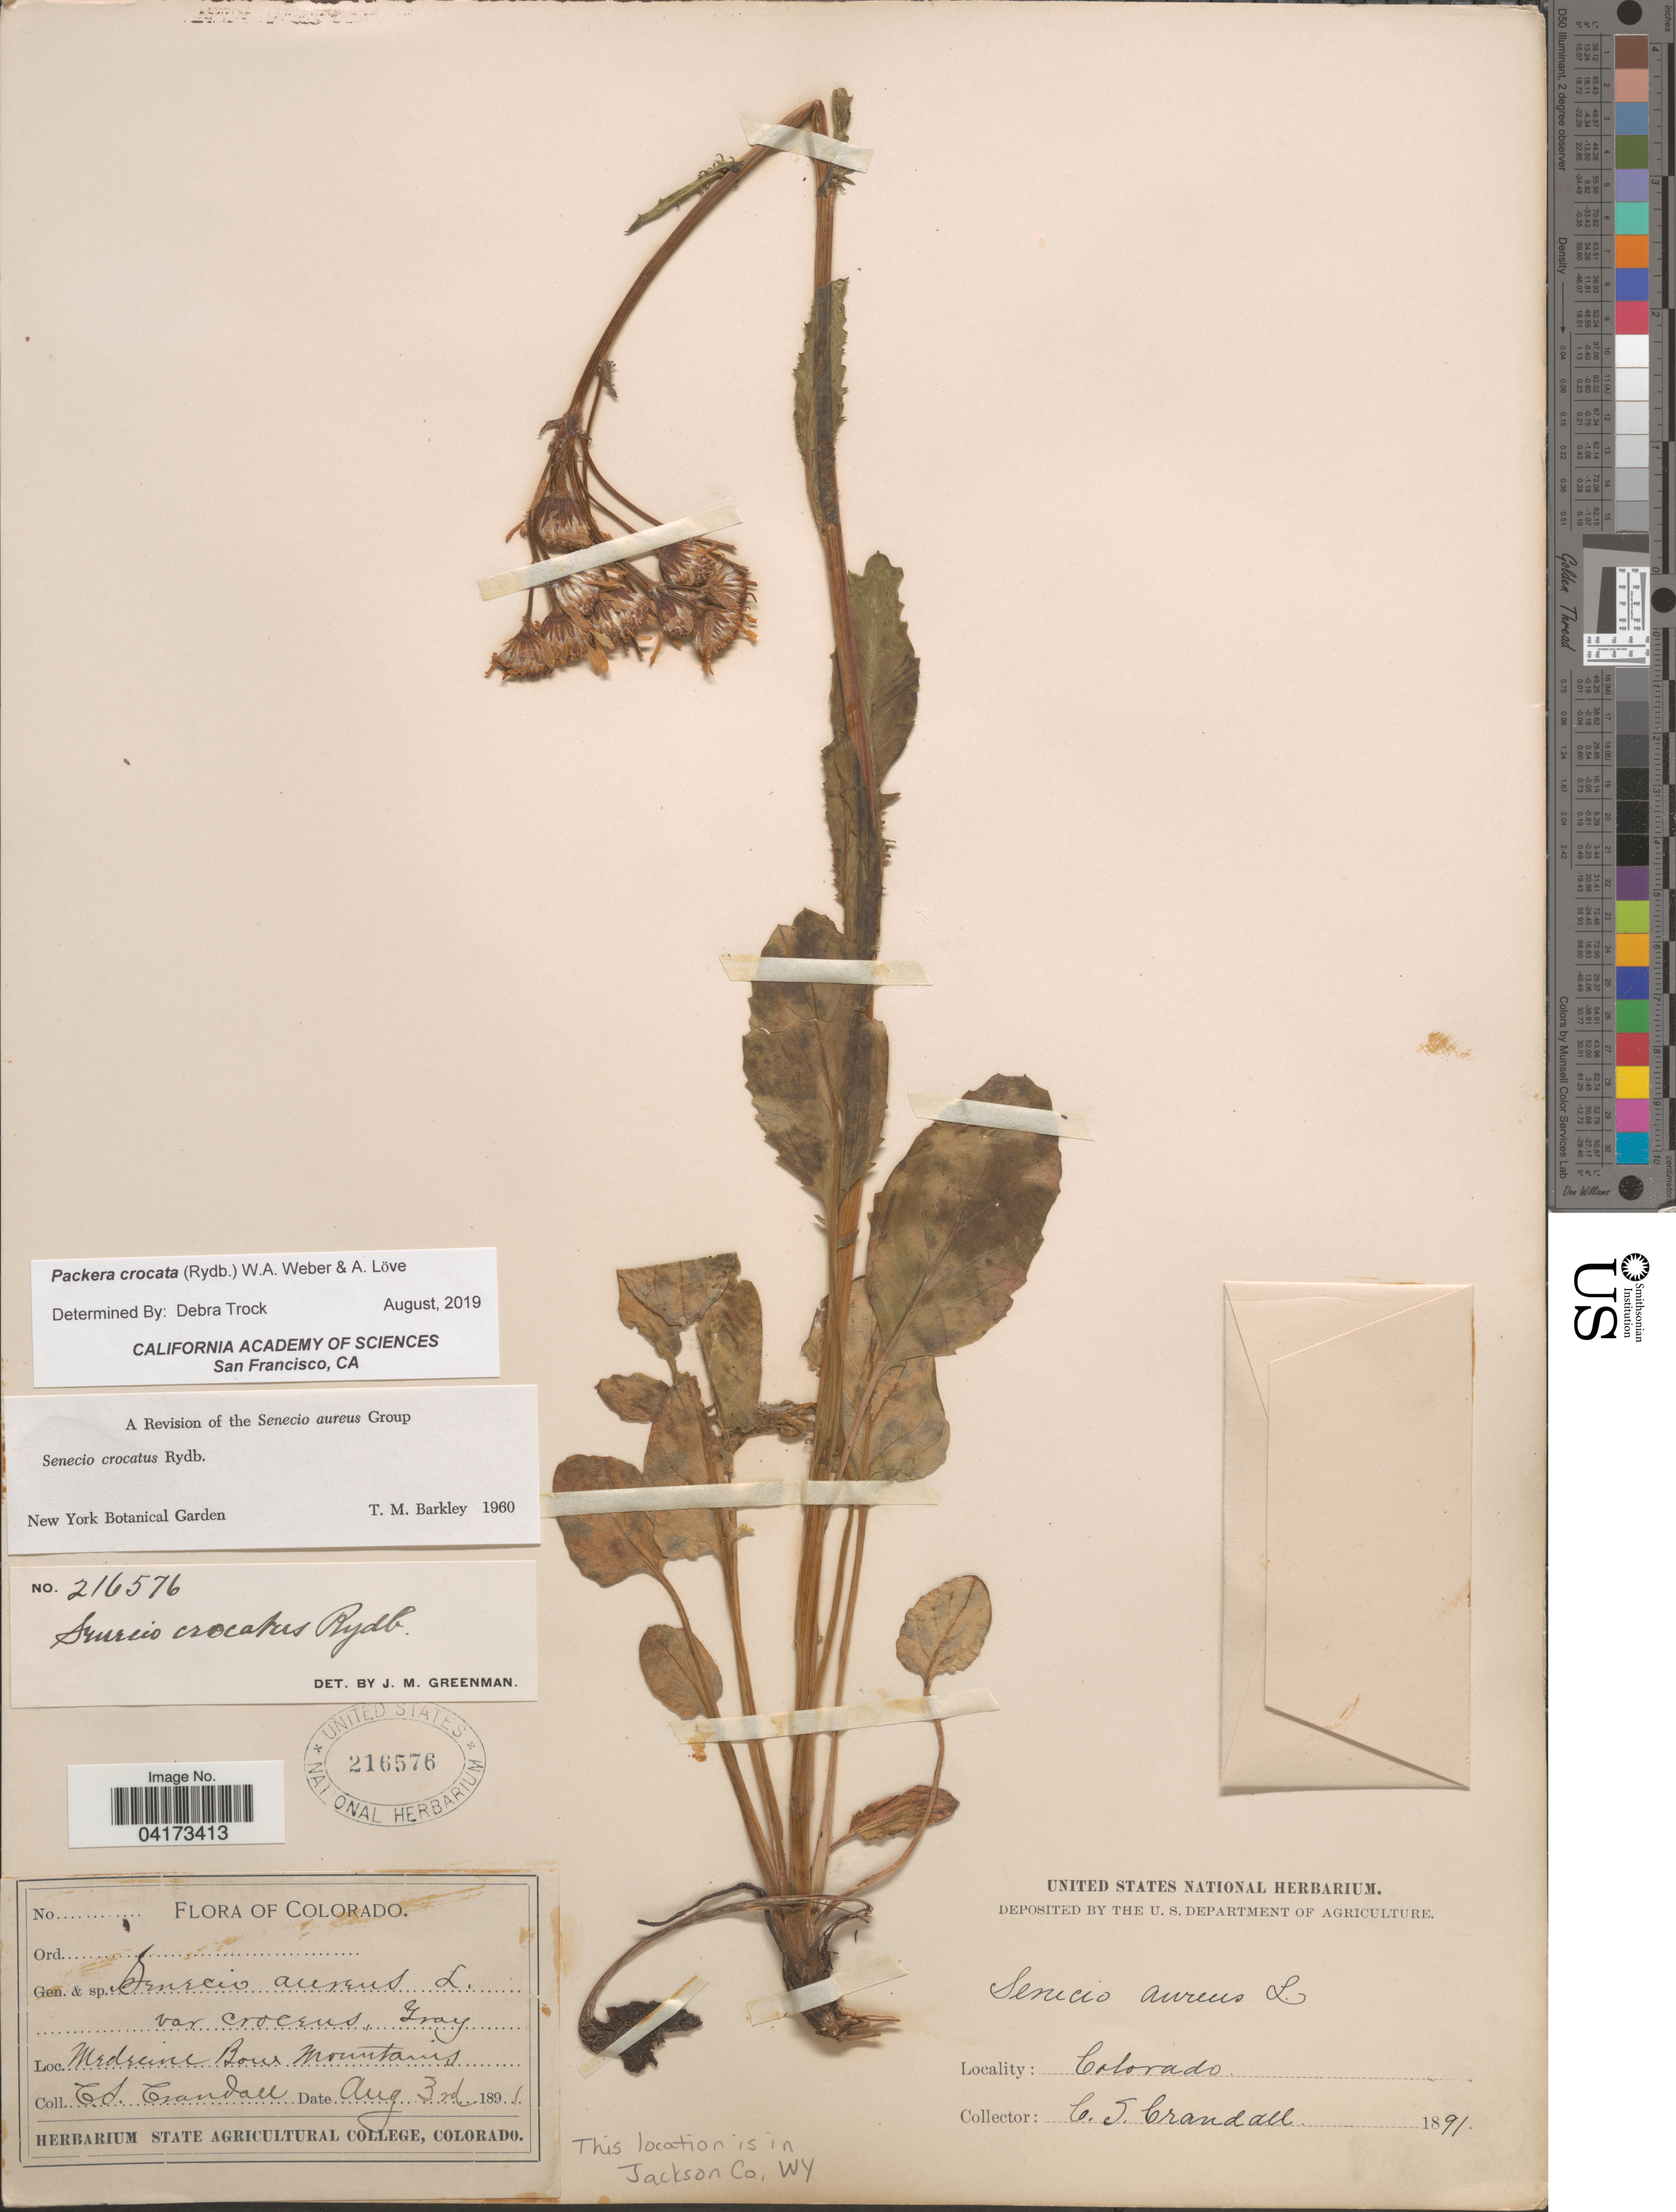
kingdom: Plantae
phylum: Tracheophyta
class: Magnoliopsida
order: Asterales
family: Asteraceae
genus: Packera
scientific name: Packera crocata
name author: (Rydb.) W.A. Weber & Á. Löve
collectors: C. Crandall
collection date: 1891-08-03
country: United States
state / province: Colorado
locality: Medicine Bow Mountains.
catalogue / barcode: US 216576